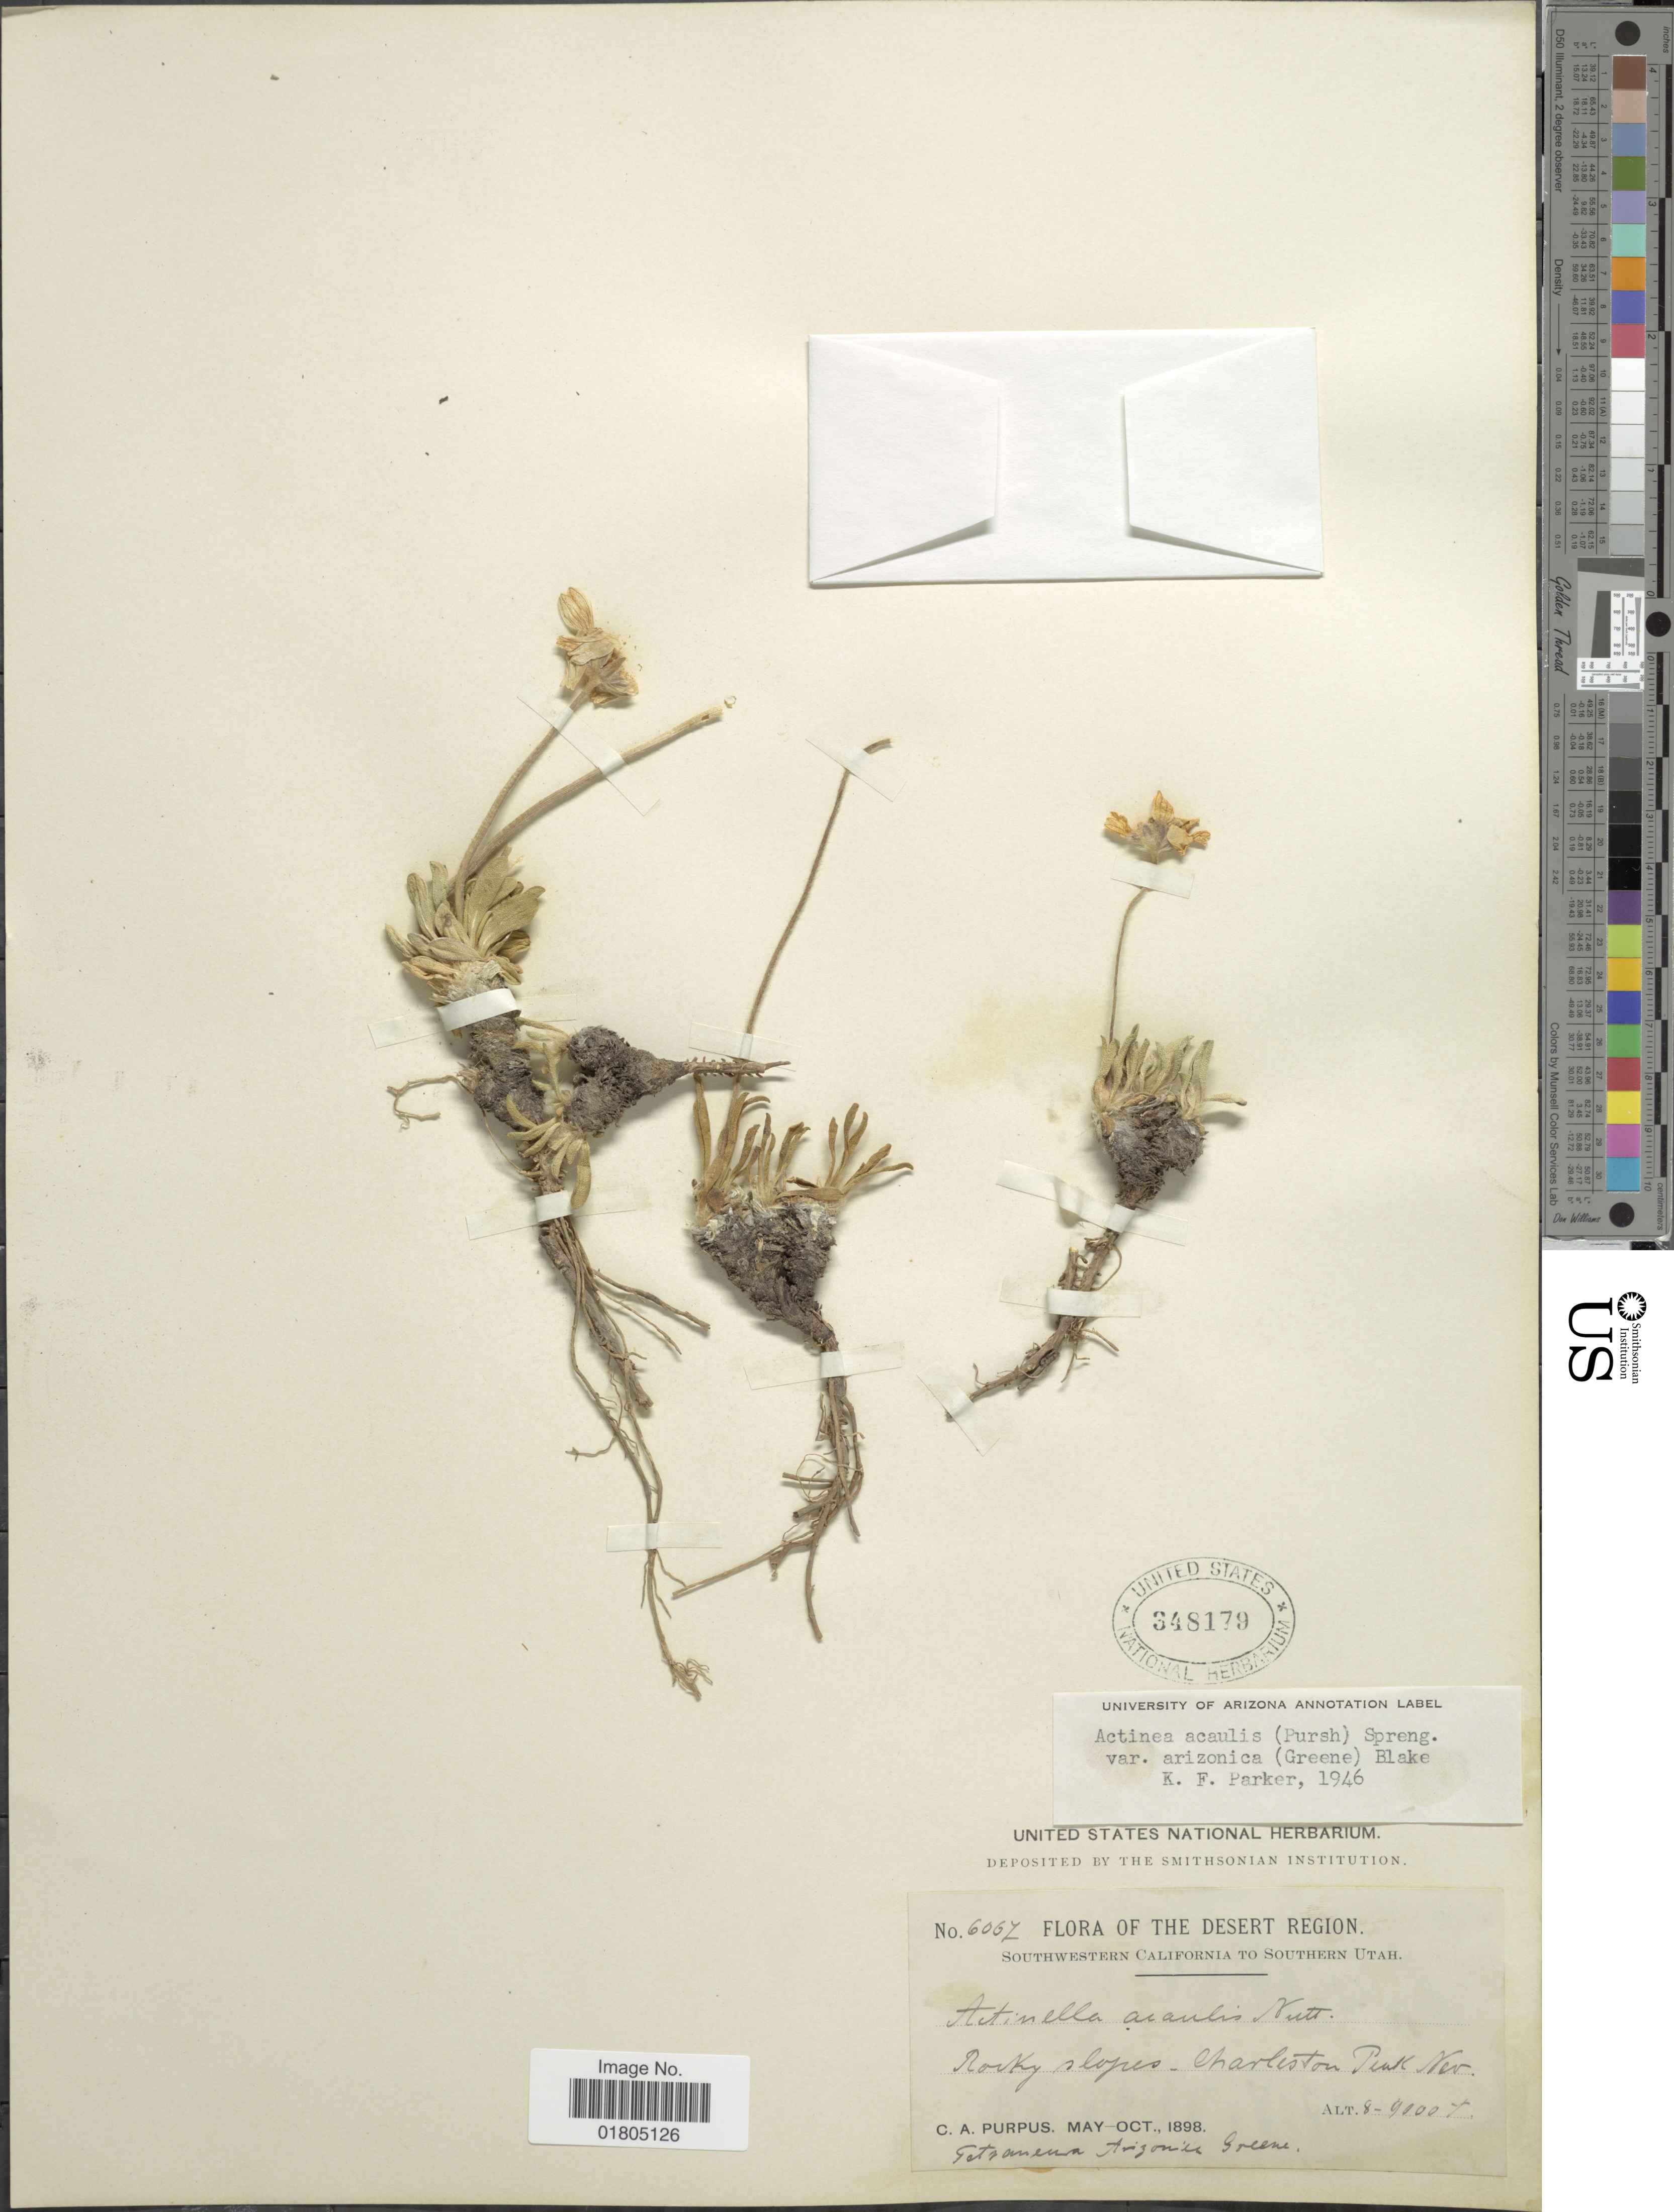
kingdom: Plantae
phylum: Tracheophyta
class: Magnoliopsida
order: Asterales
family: Asteraceae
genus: Actinea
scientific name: Actinea acaulis var. arizonica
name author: (Greene) S.F. Blake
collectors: C. A. Purpus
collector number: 6067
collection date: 1898-05/1898-10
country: United States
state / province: Nevada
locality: Rocky slopes, Charleston Peak, Nev.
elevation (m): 2438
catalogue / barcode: US 348179